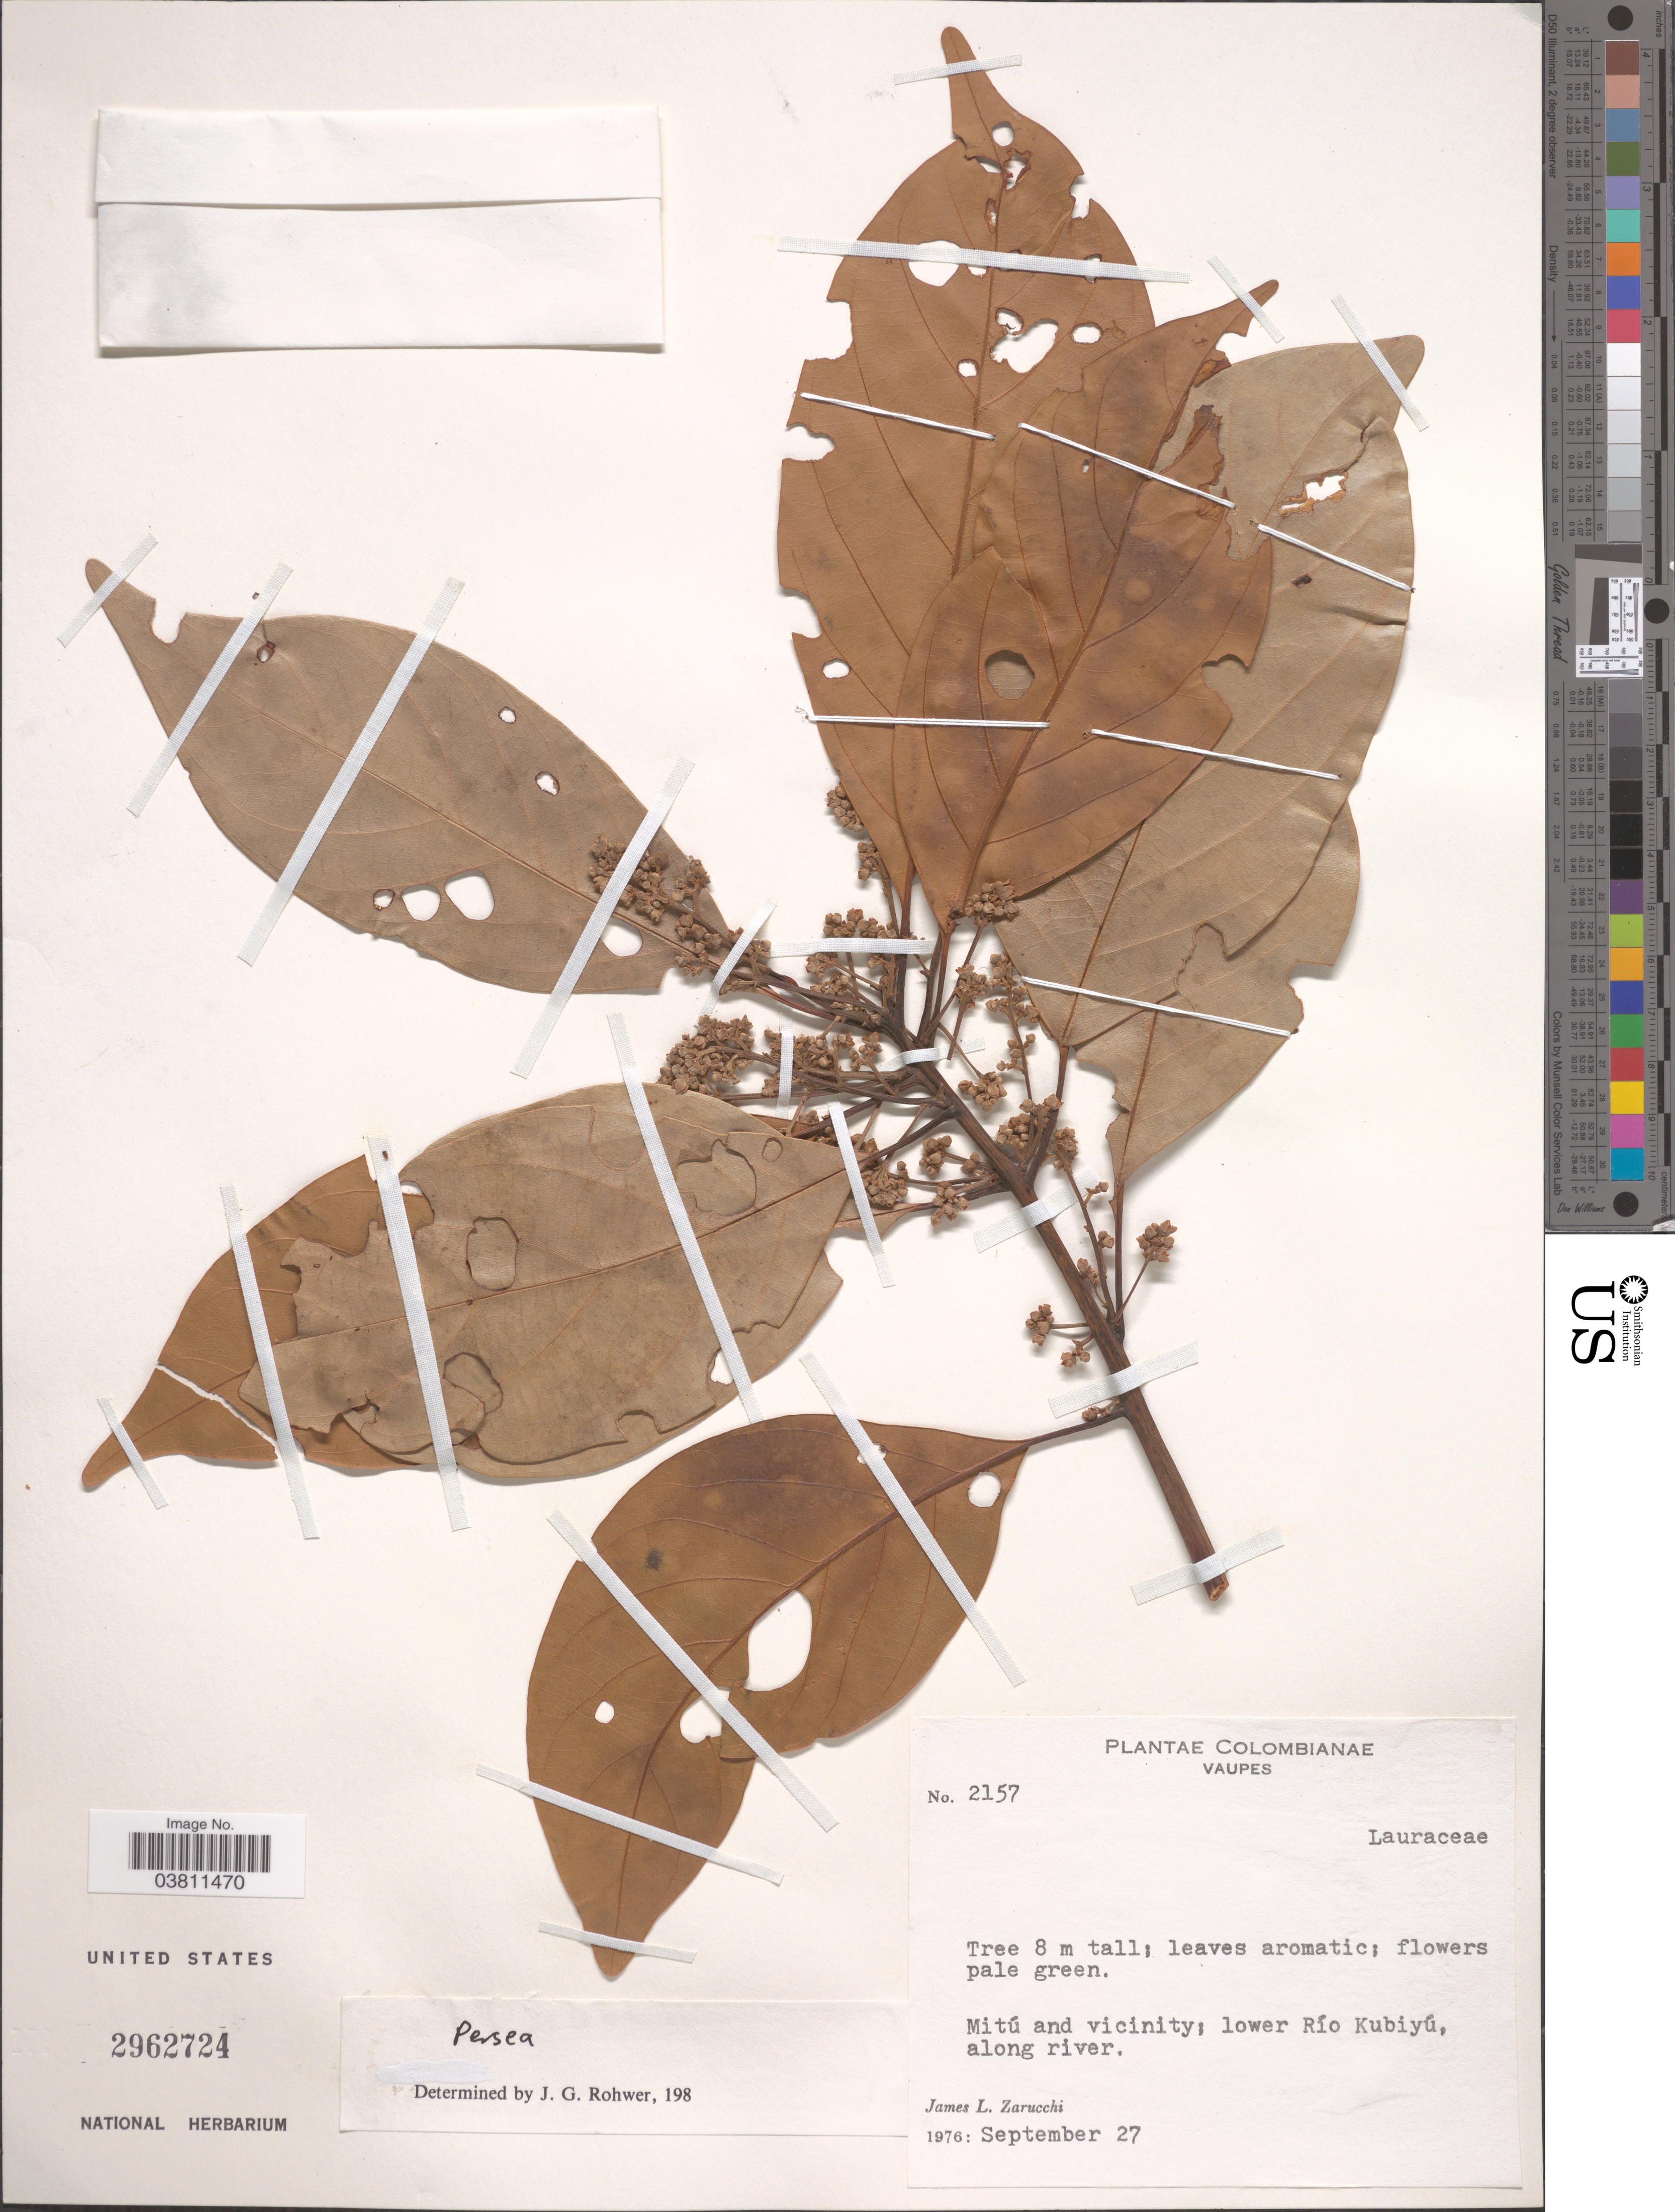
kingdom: Plantae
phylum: Tracheophyta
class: Magnoliopsida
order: Laurales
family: Lauraceae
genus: Persea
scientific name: Persea sp.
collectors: J. L. Zarucchi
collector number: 2157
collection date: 1976-09-27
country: Colombia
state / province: Vaupés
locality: Mitú and vicinity; lower Río Kubiyú, along river.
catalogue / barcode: US 2962724